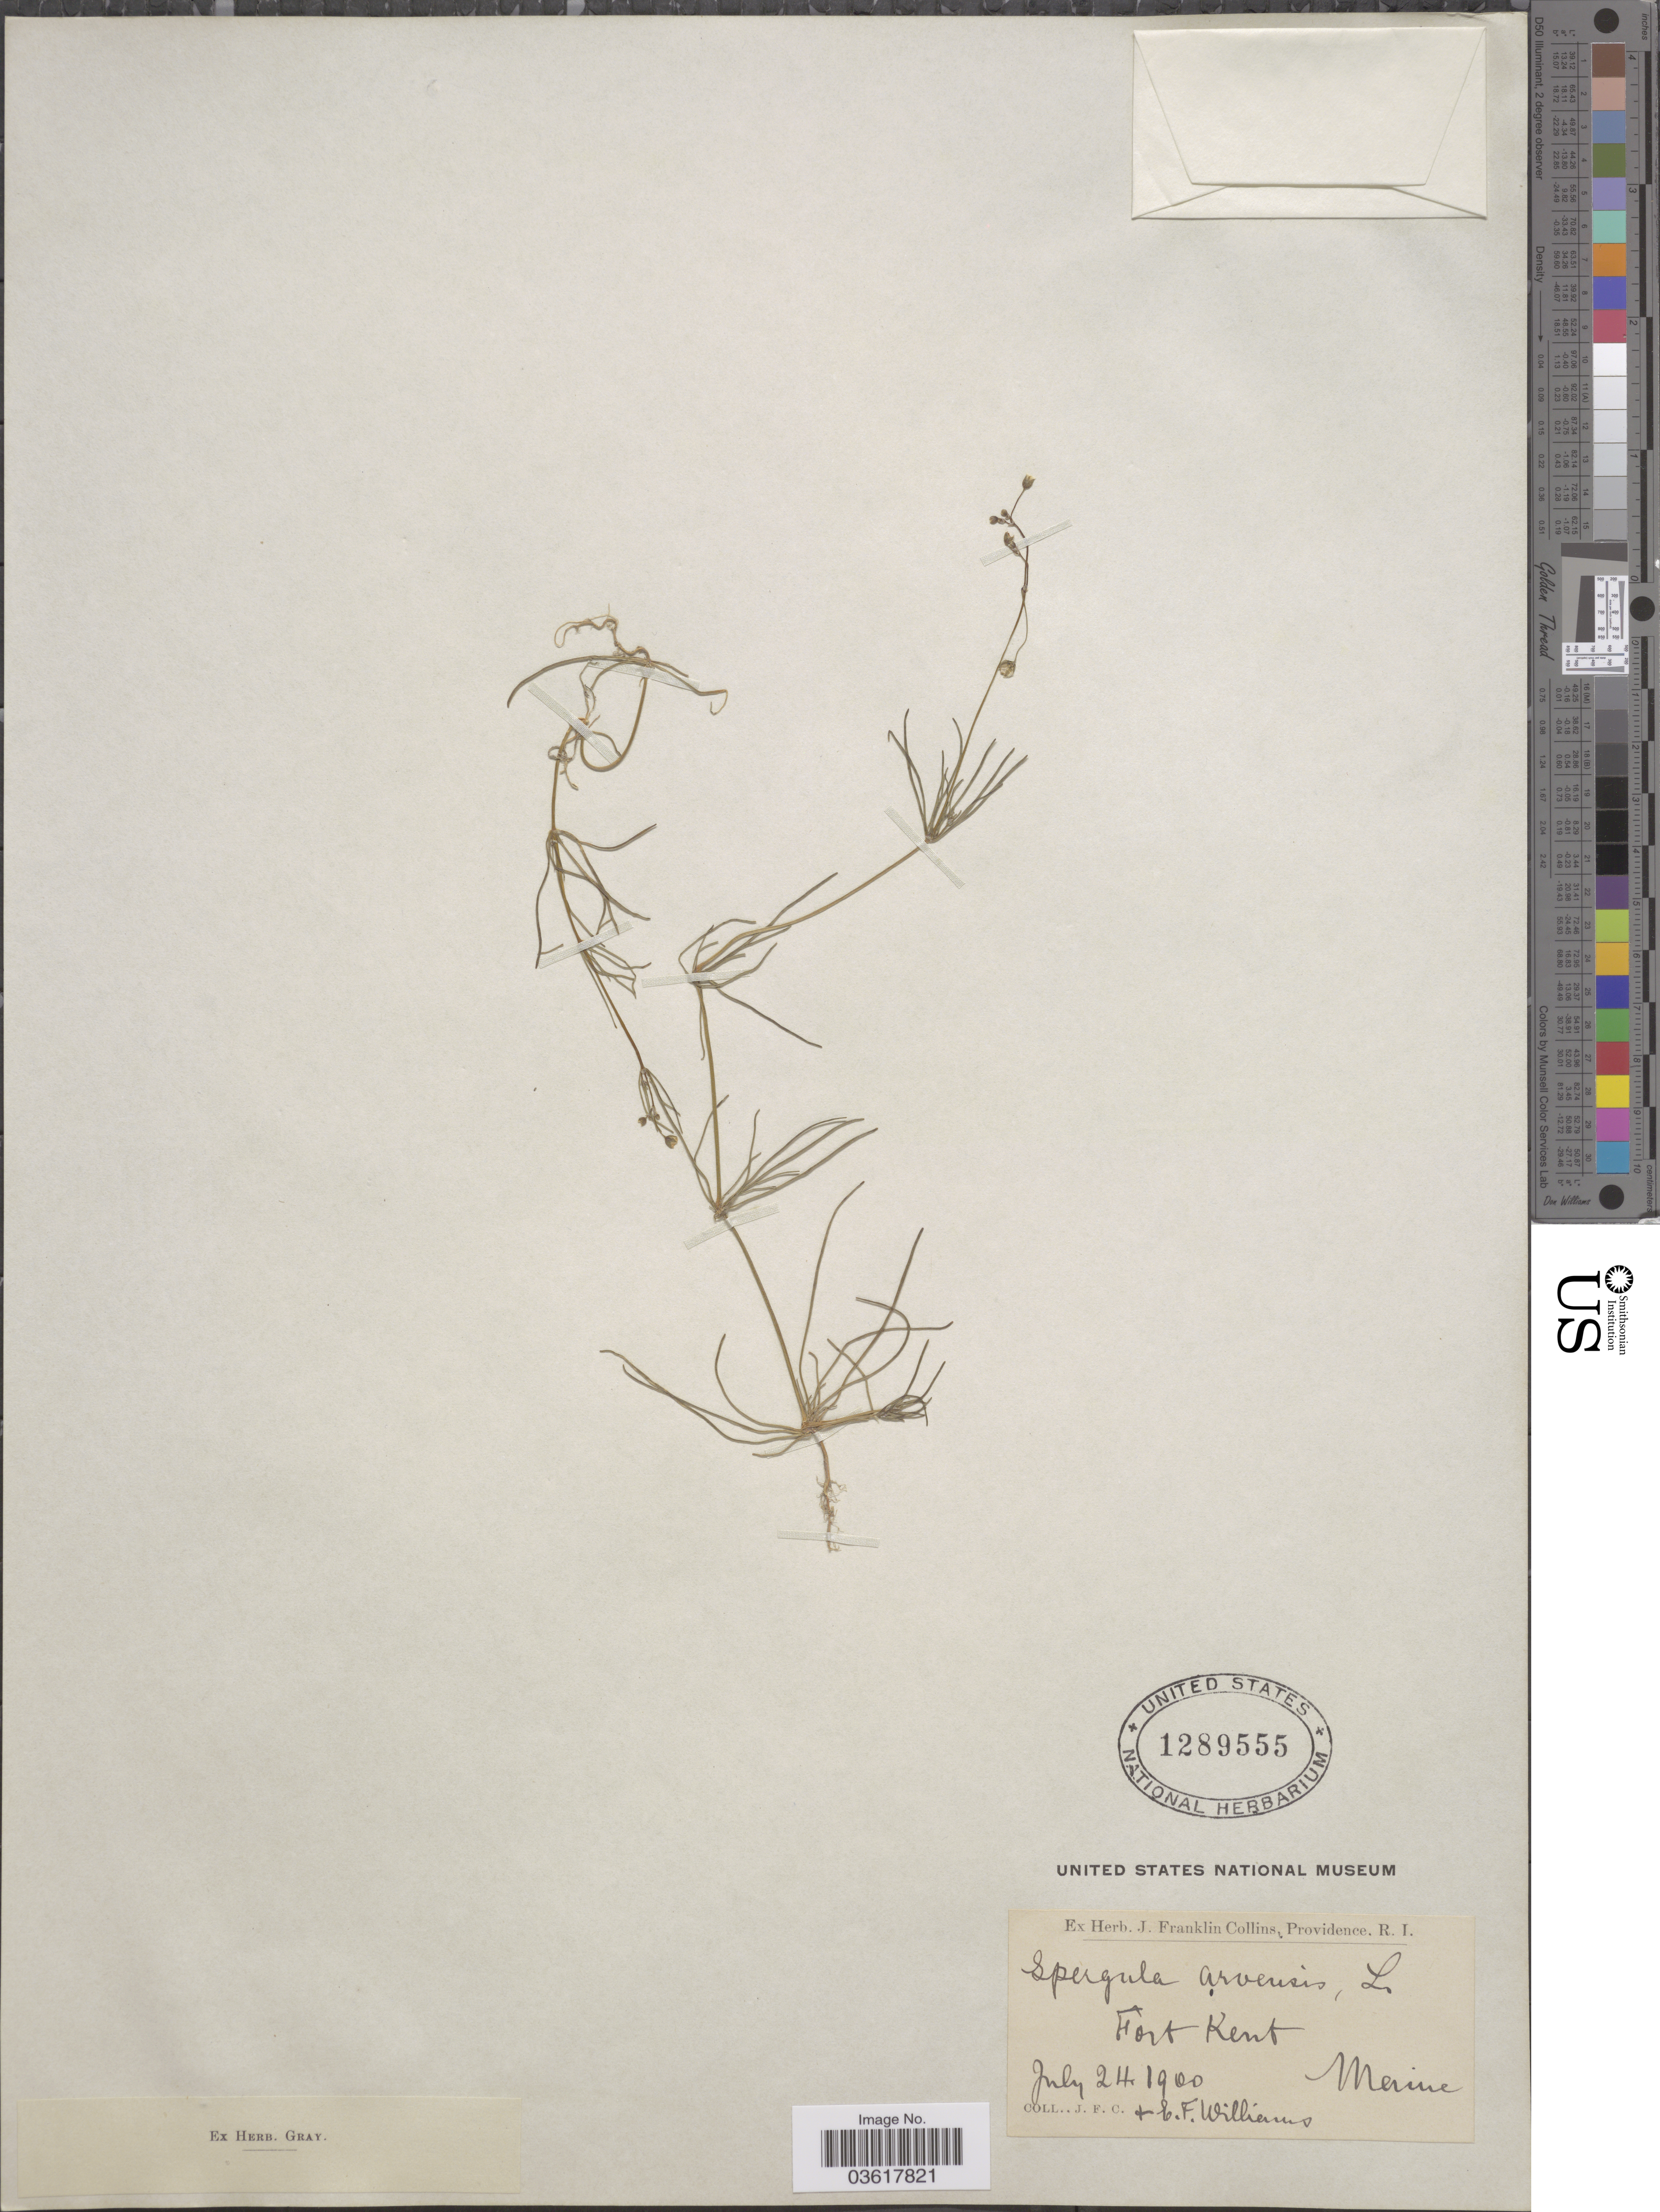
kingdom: Plantae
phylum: Tracheophyta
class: Magnoliopsida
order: Caryophyllales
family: Caryophyllaceae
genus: Spergula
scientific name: Spergula arvensis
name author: L.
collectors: J. Collins & E. Williams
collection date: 1900-07-24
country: United States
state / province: Maine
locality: Fort Kent.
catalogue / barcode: US 1289555